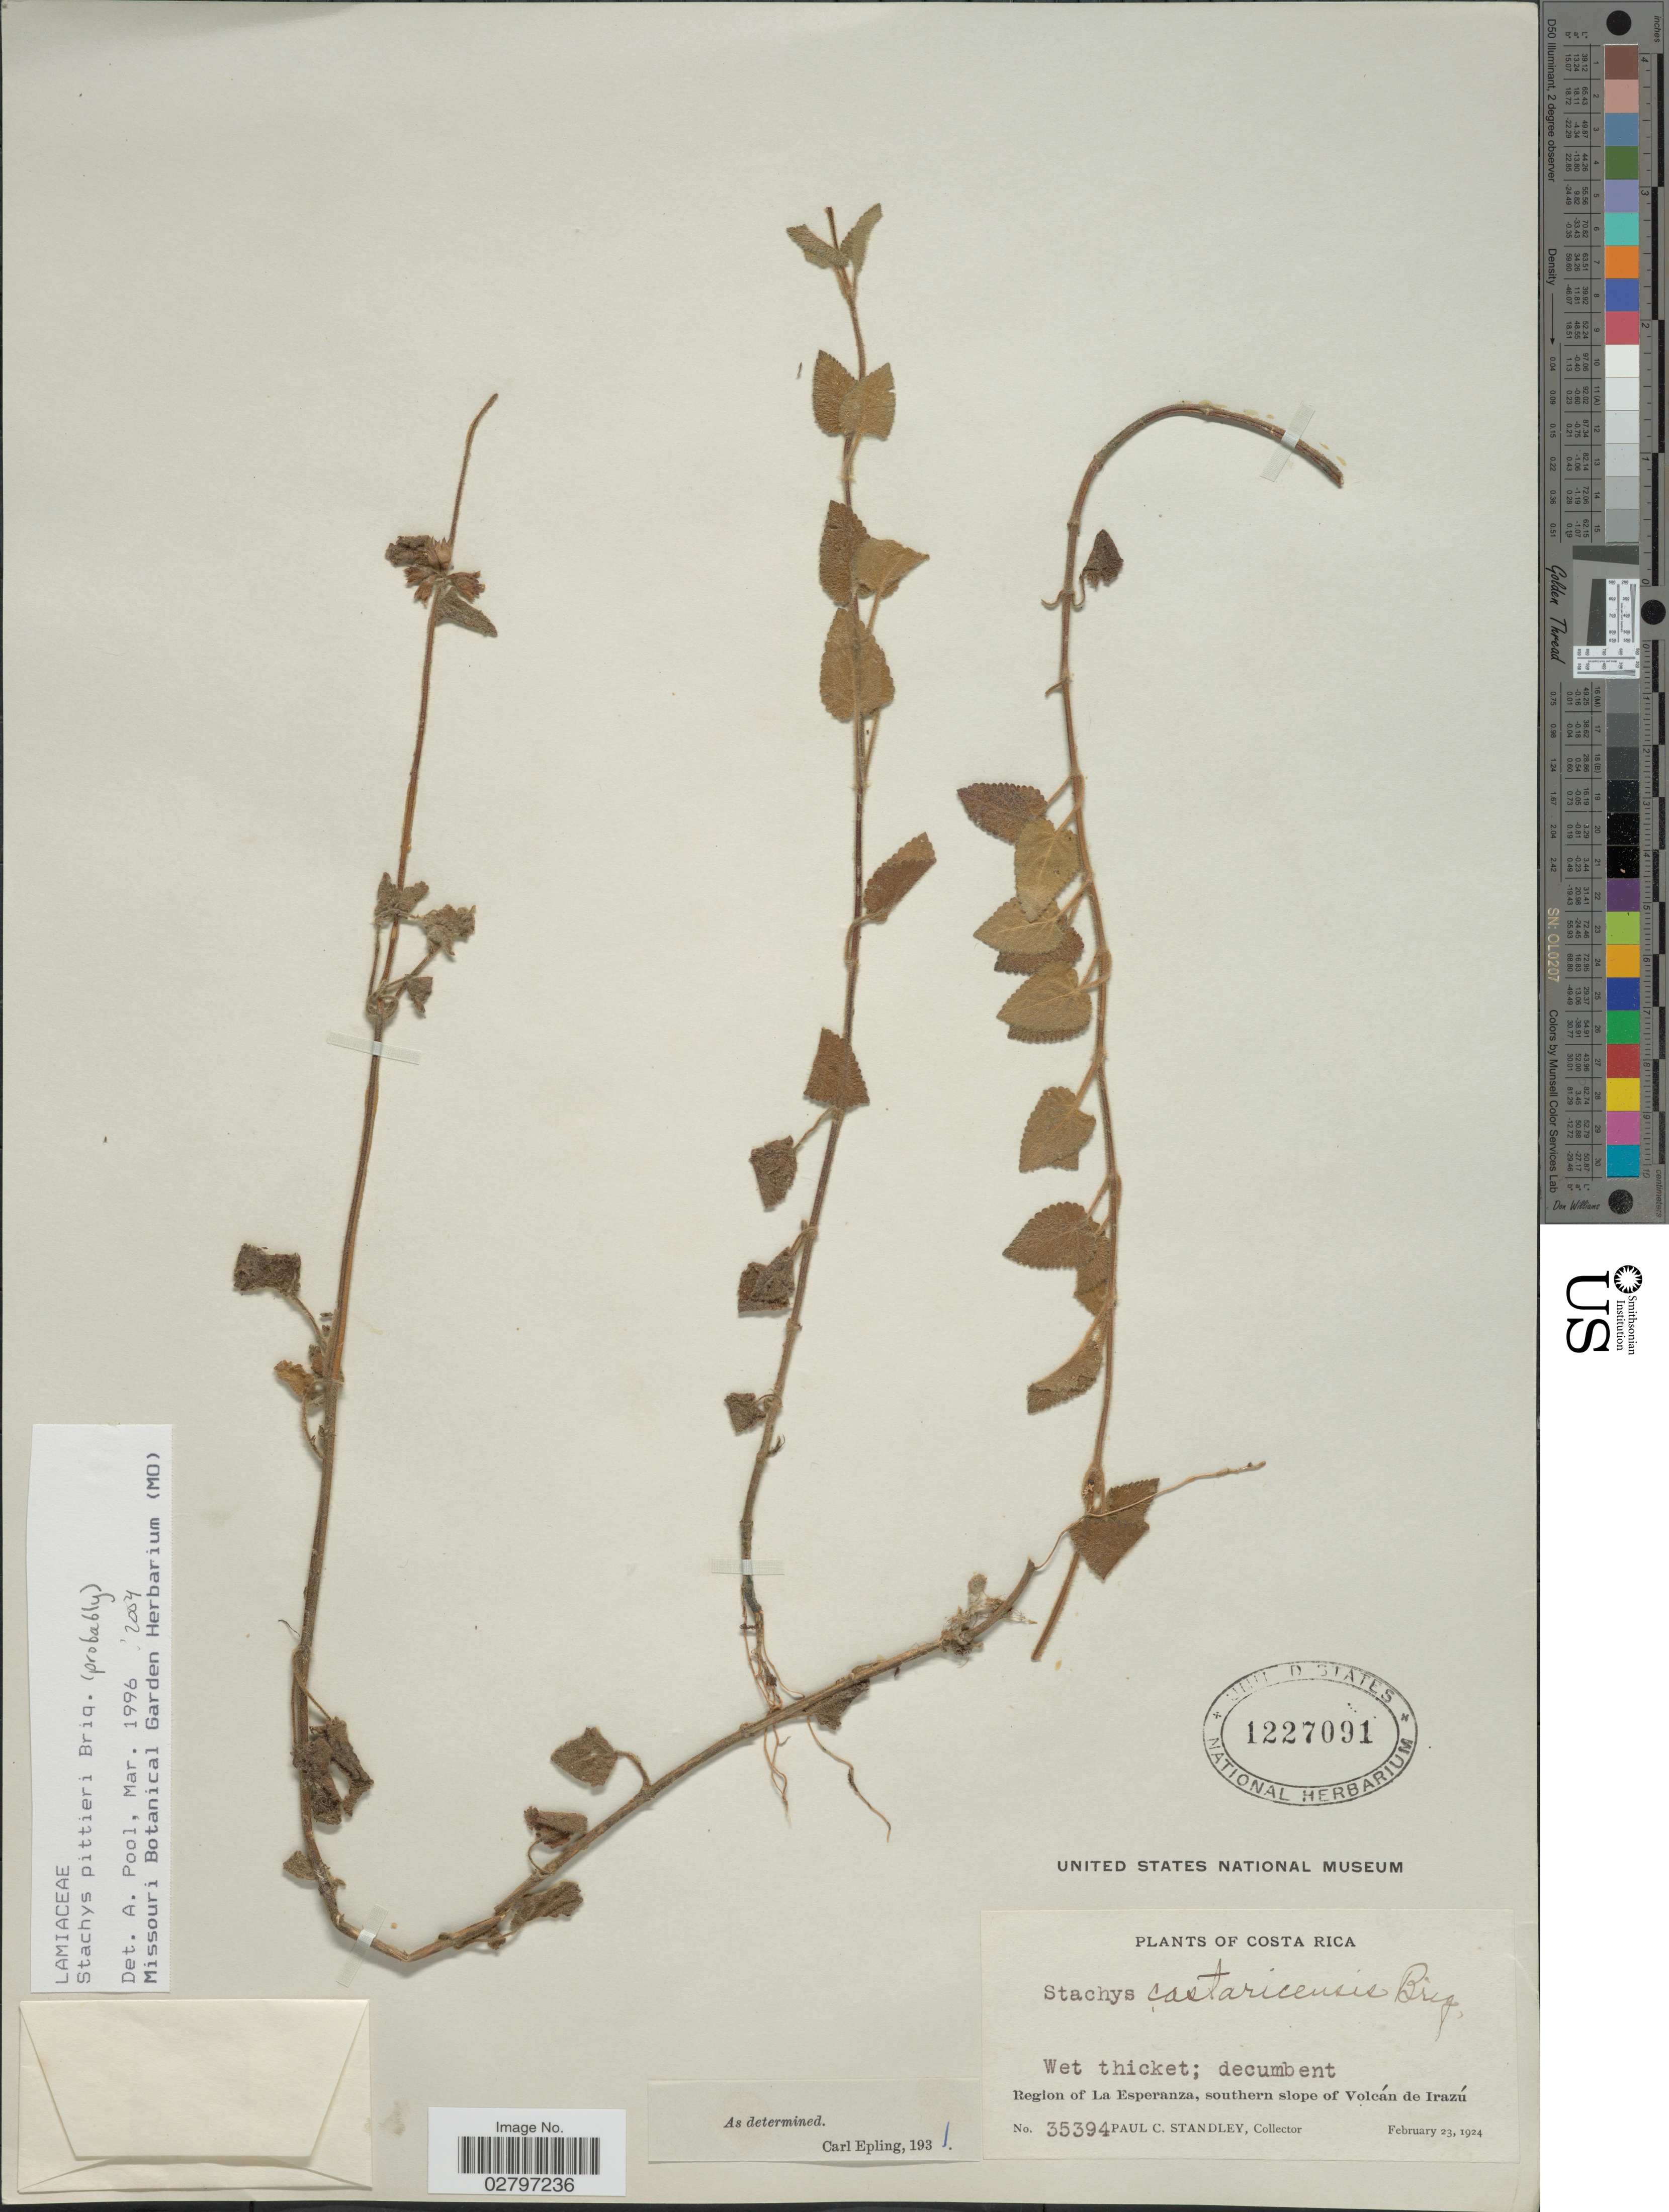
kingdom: Plantae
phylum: Tracheophyta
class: Magnoliopsida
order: Lamiales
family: Lamiaceae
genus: Stachys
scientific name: Stachys pittieri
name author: Briq.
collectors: P. C. Standley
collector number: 35394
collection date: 1924-02-23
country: Costa Rica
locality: Region of La Esperanza, southern slope of Volcán de Irazú.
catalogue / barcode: US 1227091